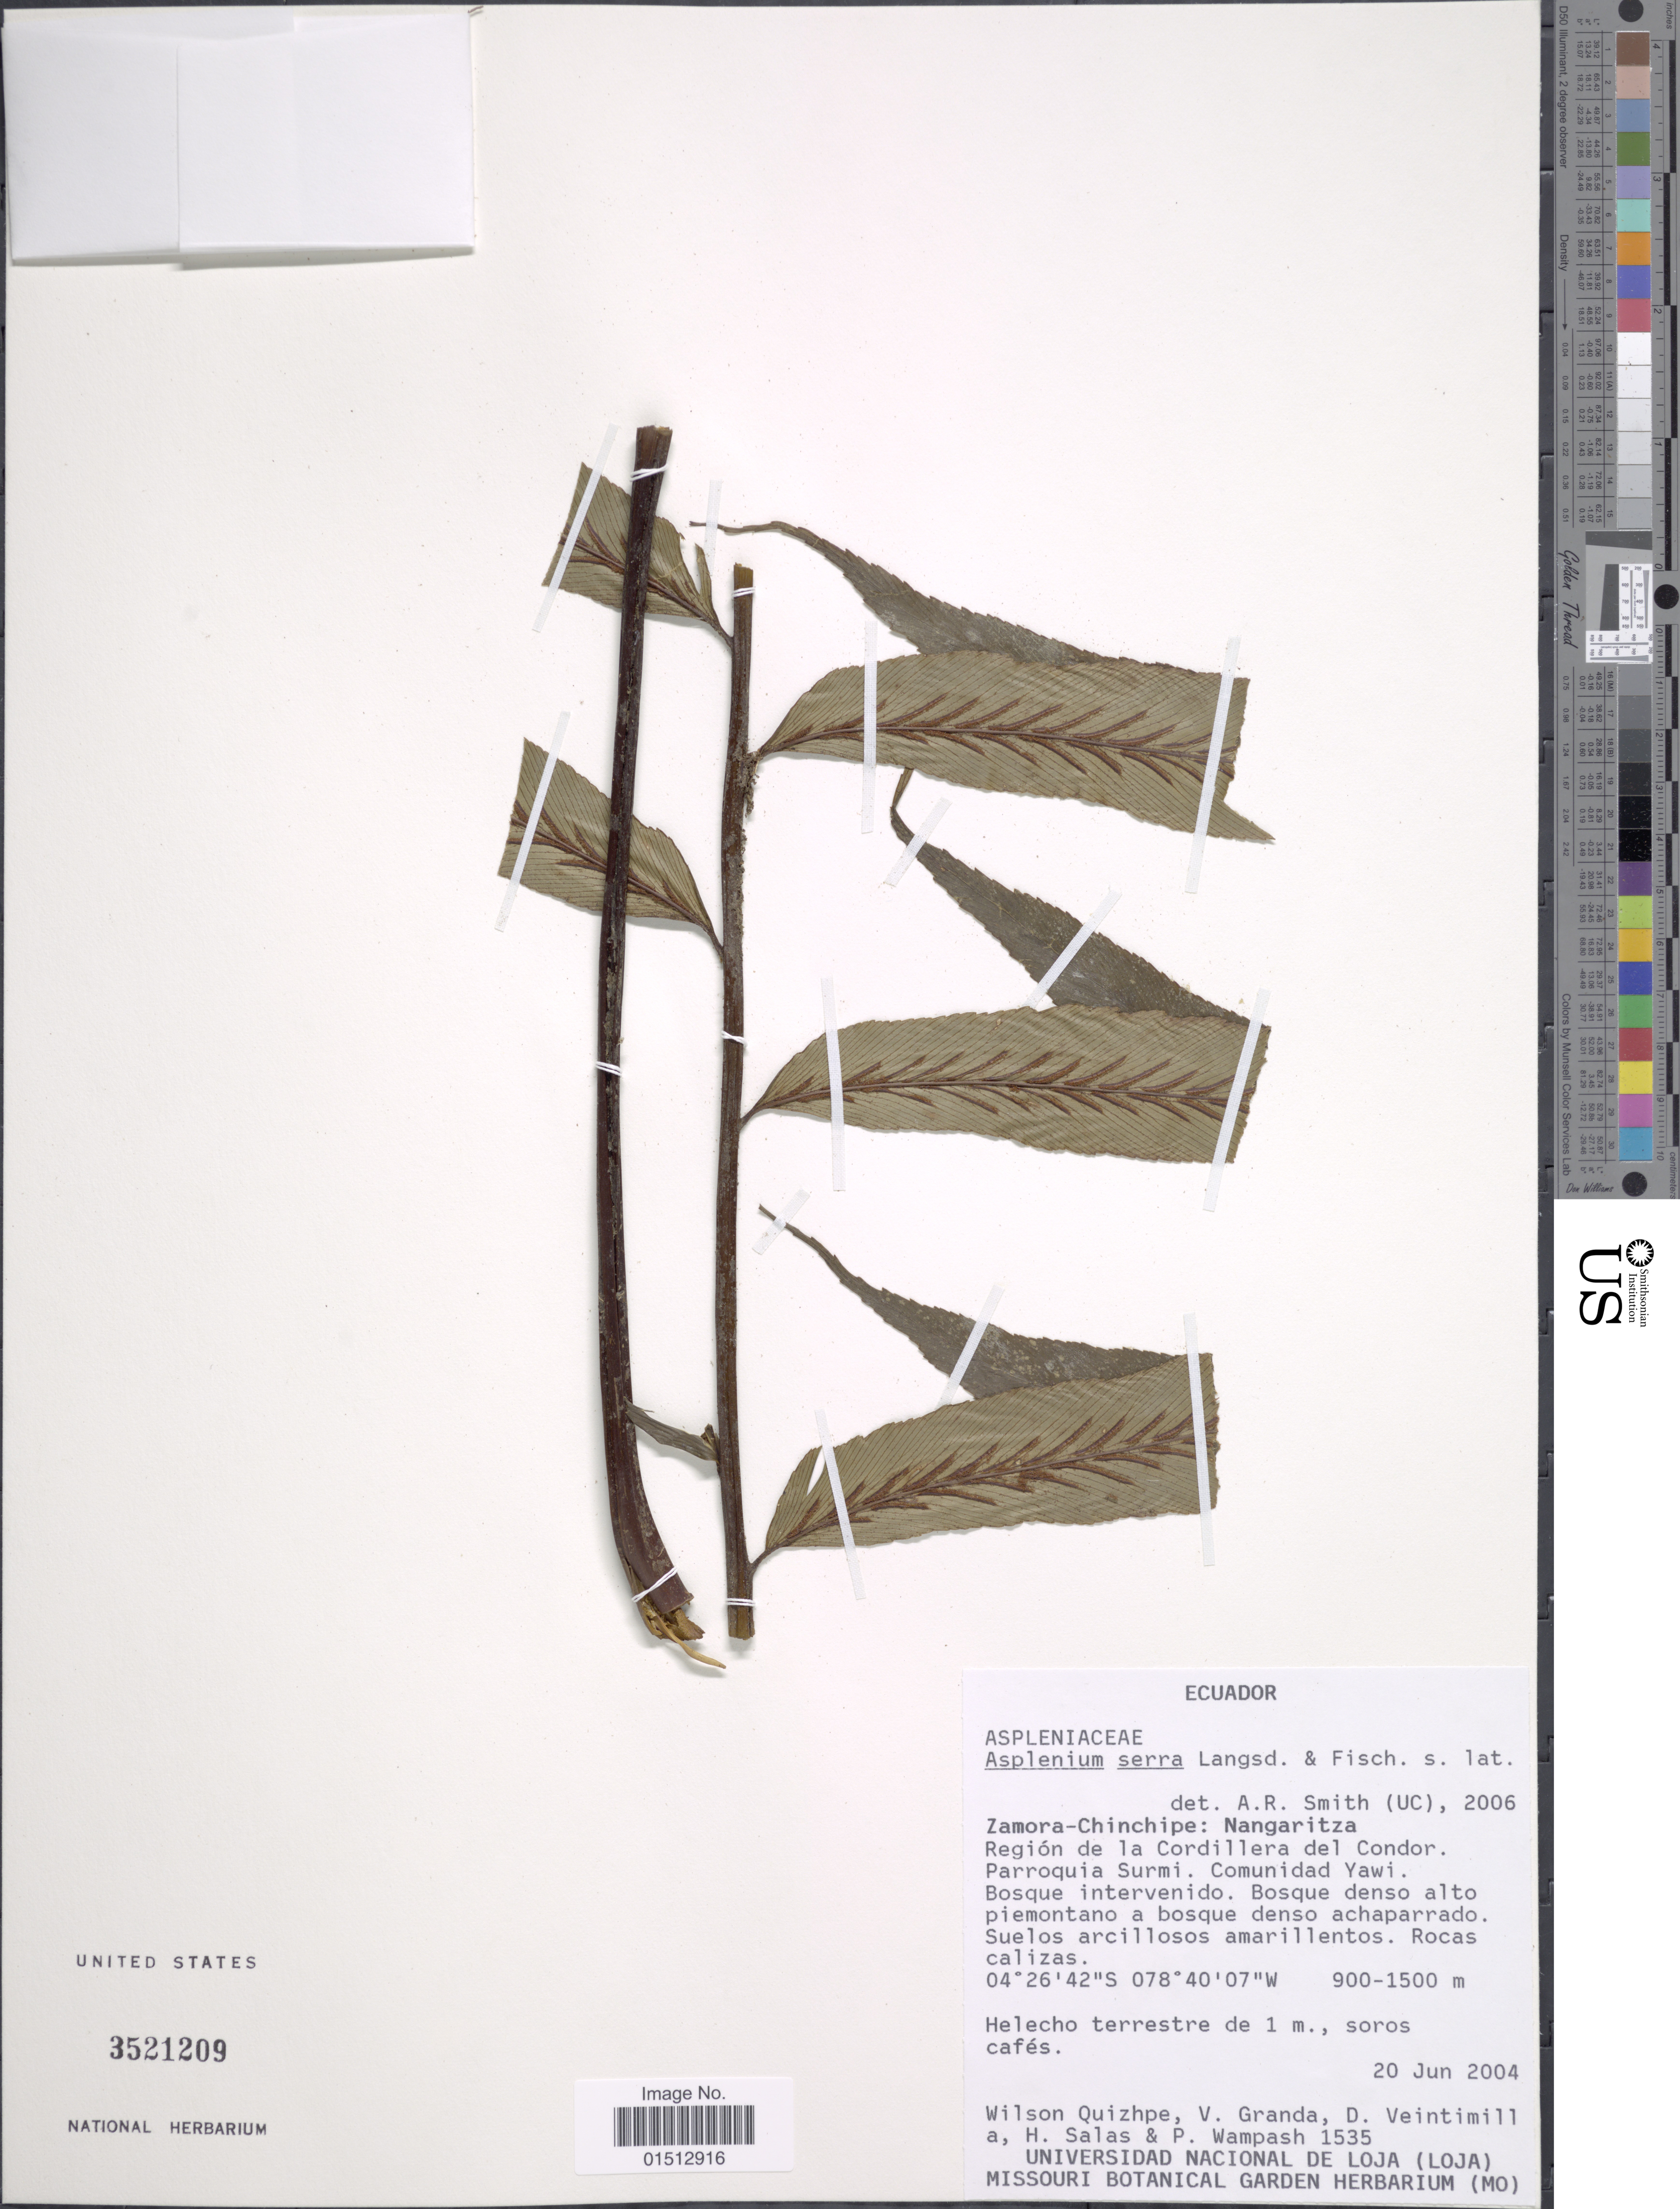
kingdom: Plantae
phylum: Tracheophyta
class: Polypodiopsida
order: Polypodiales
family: Aspleniaceae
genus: Asplenium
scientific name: Asplenium serra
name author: Langsd. & Fisch.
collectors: W. Quizhpe, V. Granda, D. Veintimilla, H. Salas & P. Wampash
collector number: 1535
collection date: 2004-06-20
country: Ecuador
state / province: Zamora-Chinchipe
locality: Ecuador, Zamora-Chinchipe: Nangaritza, Region de la Cordillera del Condor. Parroquia Surmi, Comunidad Yawi.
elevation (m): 900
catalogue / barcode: US 3521209